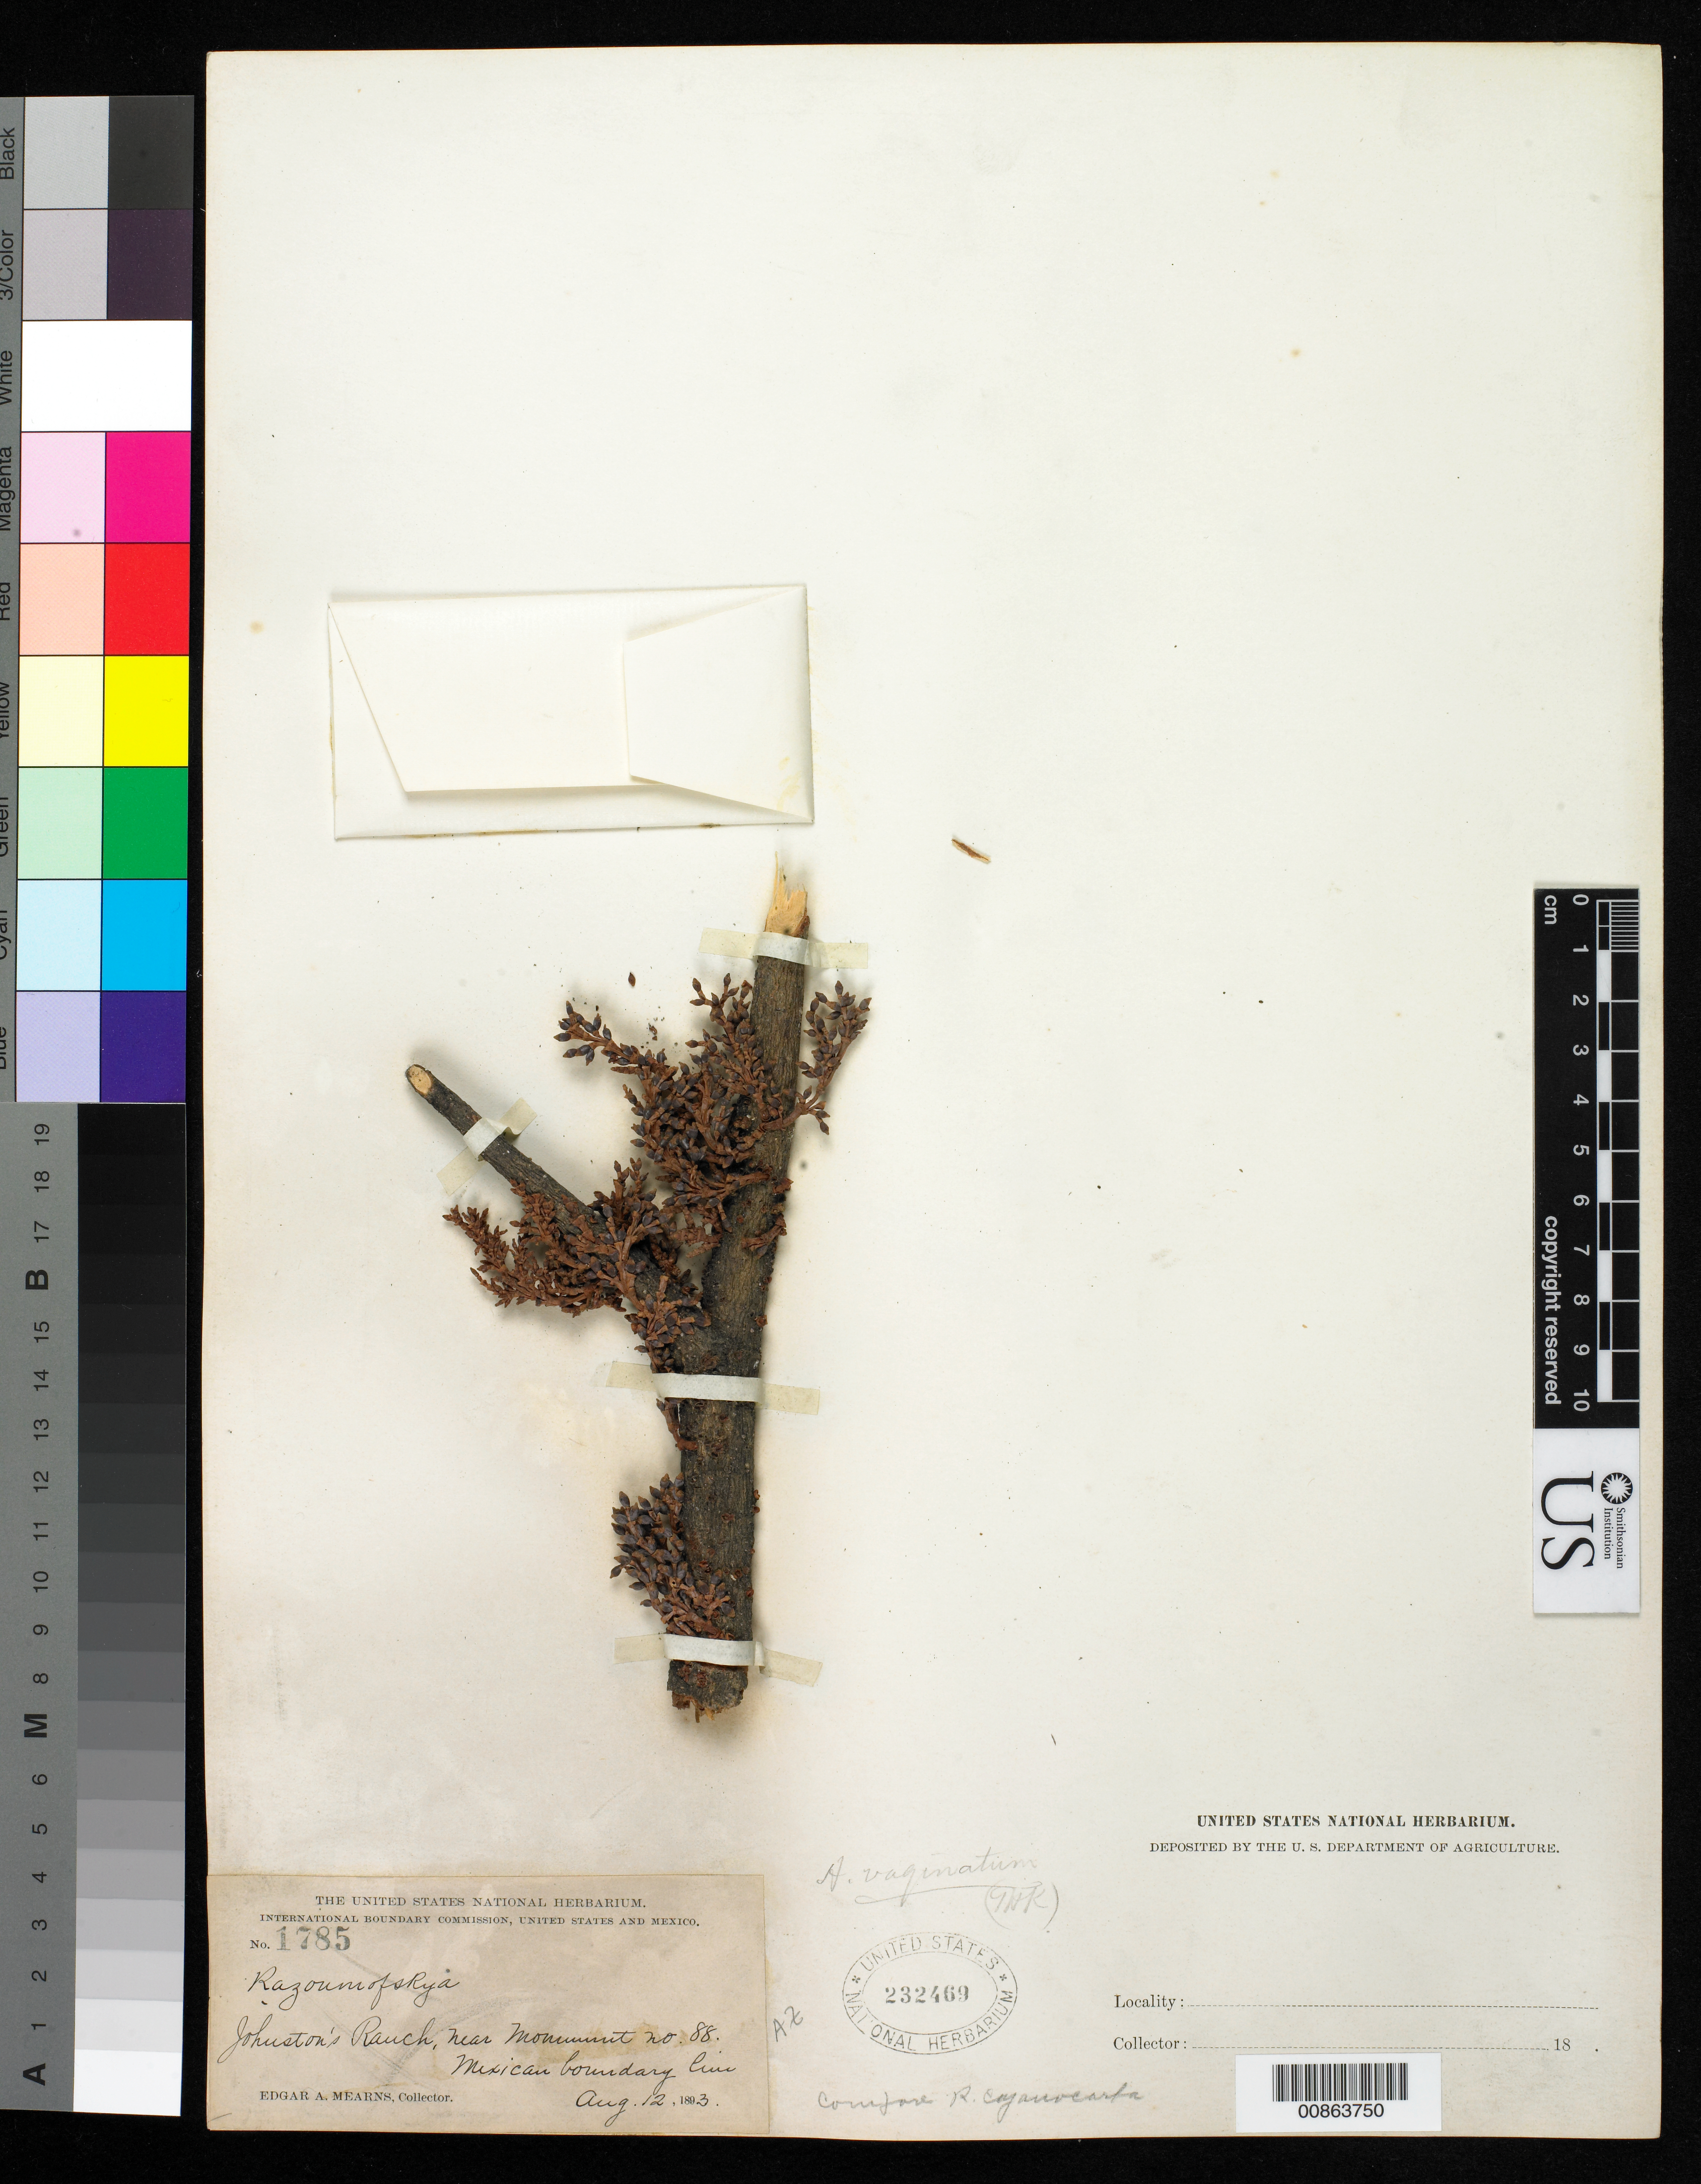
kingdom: Plantae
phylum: Tracheophyta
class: Magnoliopsida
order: Santalales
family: Viscaceae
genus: Arceuthobium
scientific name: Arceuthobium vaginatum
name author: (Humb. & Bonpl. ex Willd.) J. Presl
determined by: Kearney, T. H.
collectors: E. A. Mearns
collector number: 1785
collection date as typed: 12 Aug 1893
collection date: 1893-08-12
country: United States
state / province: Arizona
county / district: Cochise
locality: Johnston's Ranch, near Monument no. 88. Mexican Boundary Line.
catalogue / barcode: US 232469